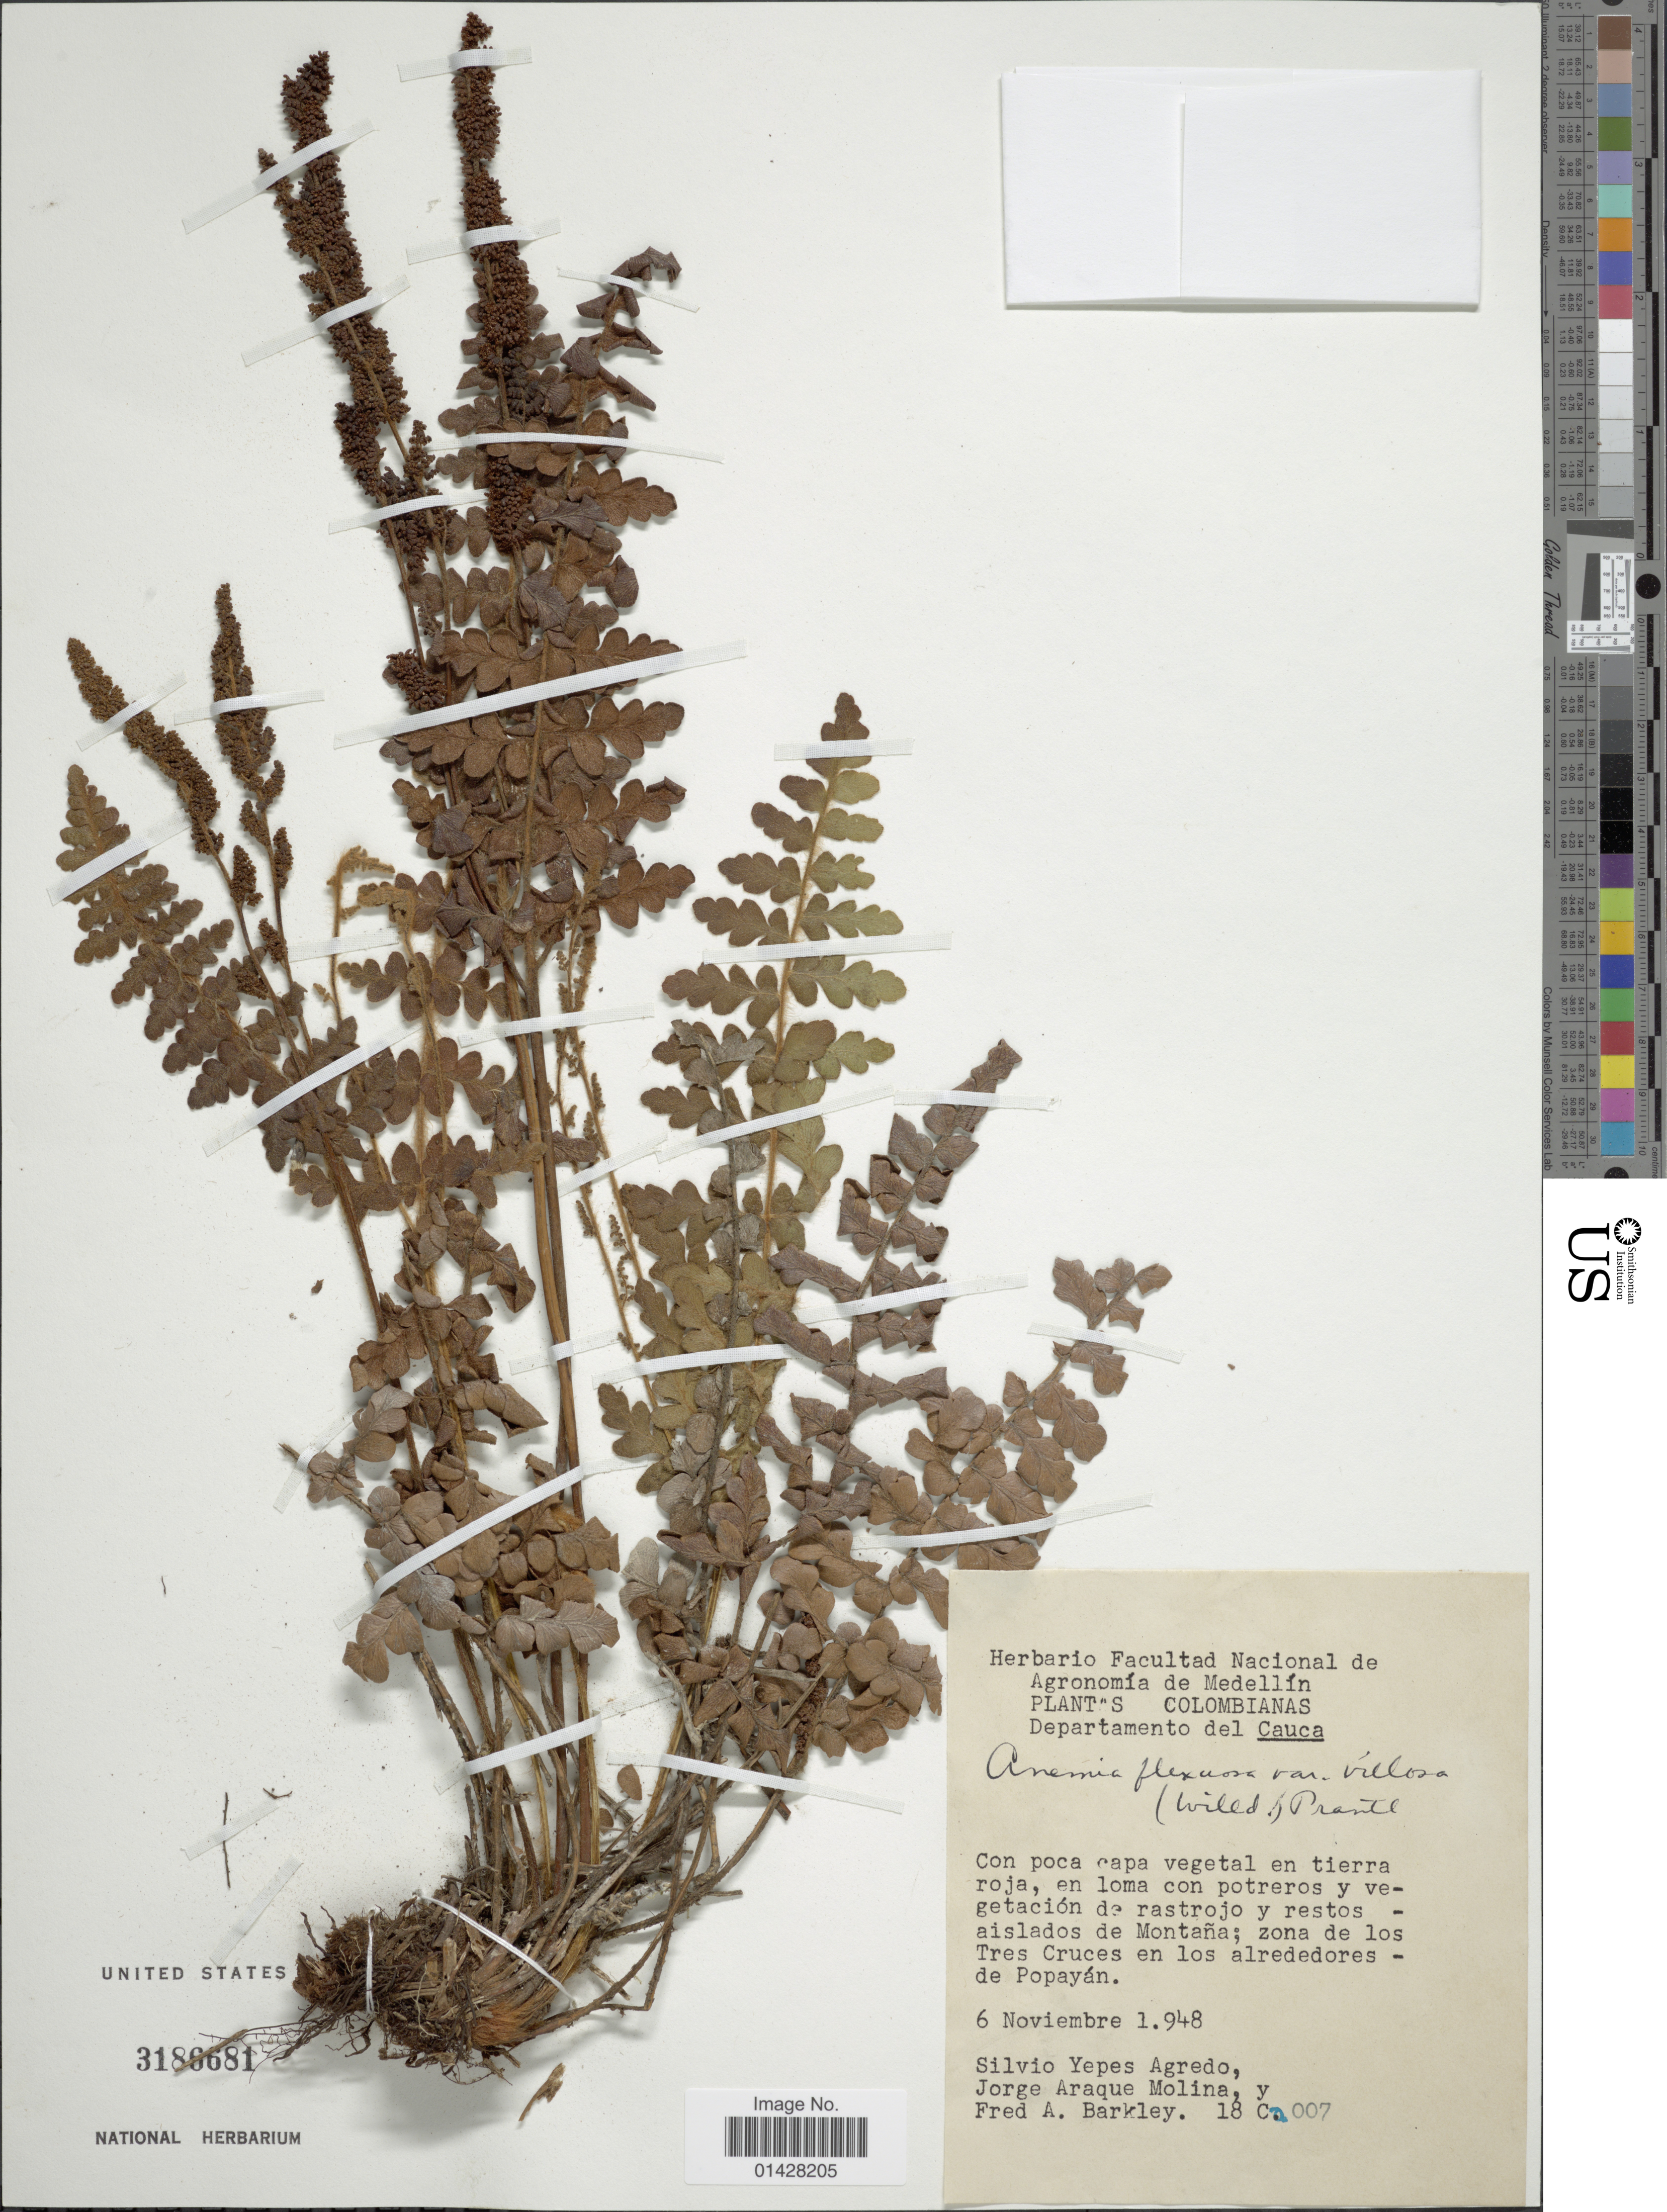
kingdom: Plantae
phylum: Tracheophyta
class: Polypodiopsida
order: Schizaeales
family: Anemiaceae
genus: Anemia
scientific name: Anemia villosa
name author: Humb. & Bonpl. ex Willd.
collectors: S. Yepes-Agredo, J. Araque Molina & F. A. Barkley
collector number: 18Ca007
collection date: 1948-11-06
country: Colombia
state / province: Cauca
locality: Departamento del Cauca. Aislados de Montaña; zona de los Tres Cruces en los alrededores- de Popayán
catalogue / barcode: US 3186681